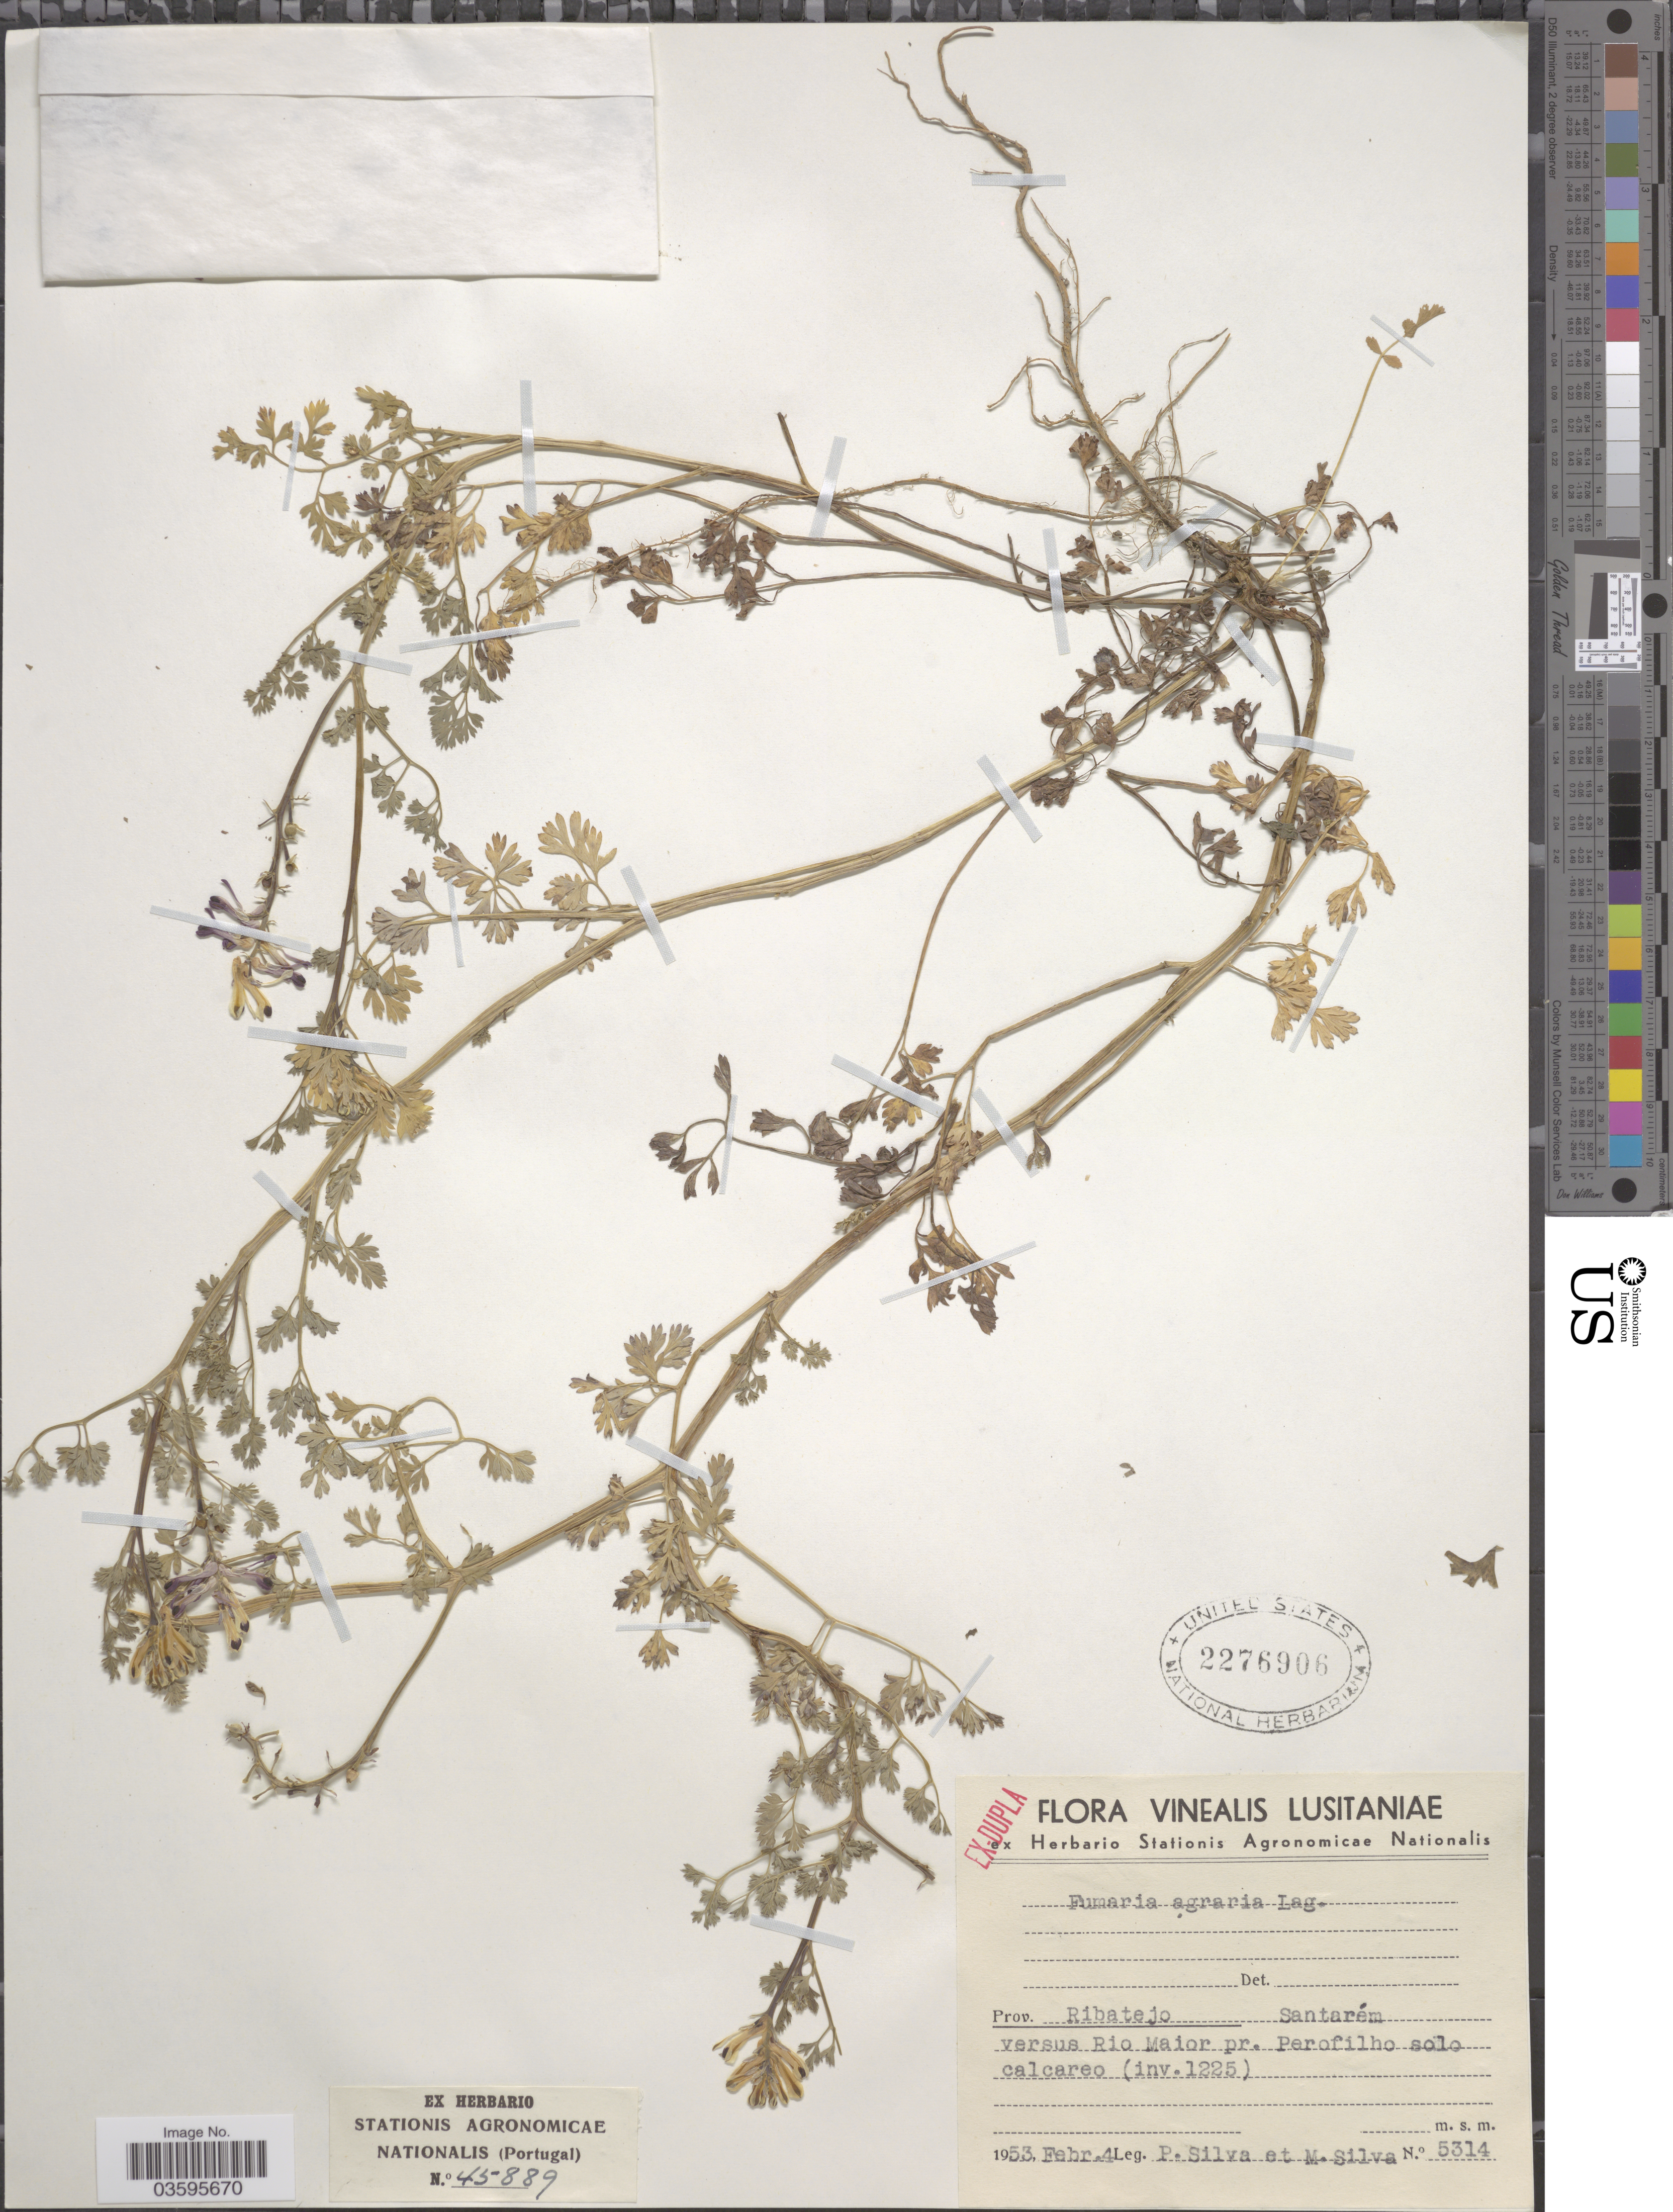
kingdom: Plantae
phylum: Tracheophyta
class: Magnoliopsida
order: Ranunculales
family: Papaveraceae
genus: Fumaria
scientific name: Fumaria agraria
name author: Lag.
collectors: P. Silva & M. Silva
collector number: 5314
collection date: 1953-02-04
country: Portugal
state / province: Santarem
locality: Prov. Ribatejo, Santarém versus Rio Maior pr. Perofilho solo calcareo.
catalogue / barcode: US 2276906